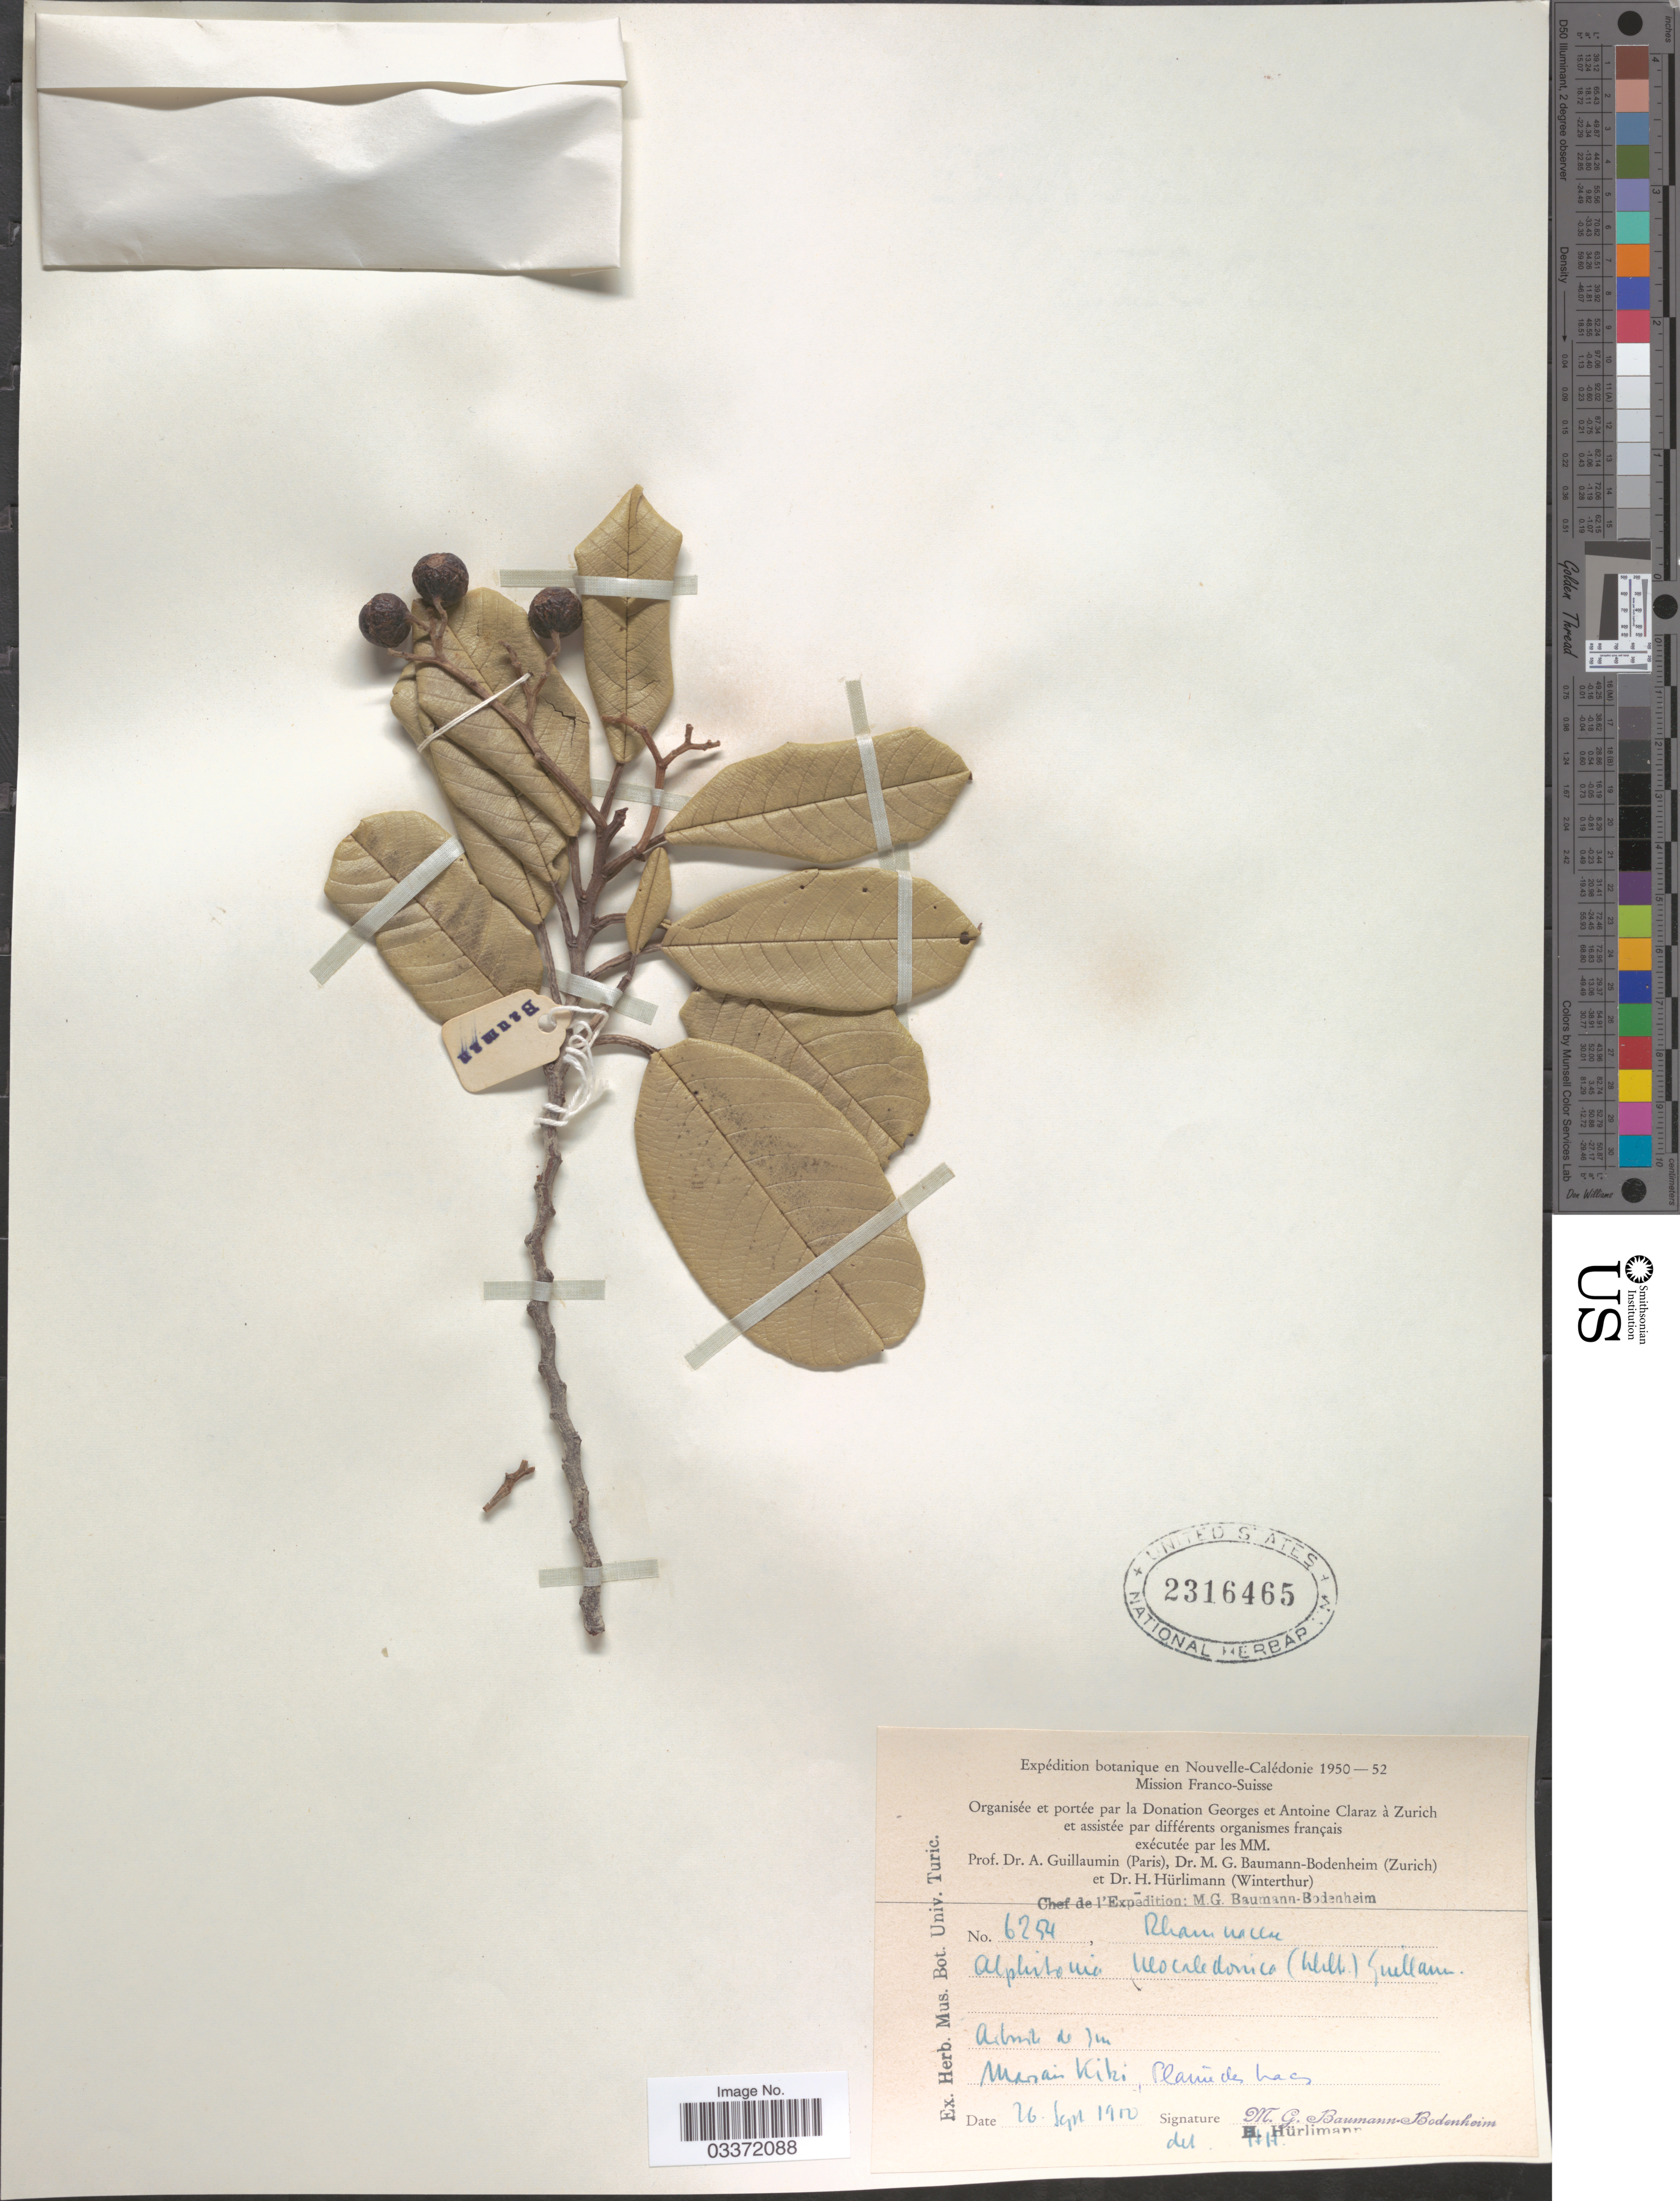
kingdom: Plantae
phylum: Tracheophyta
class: Magnoliopsida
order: Rosales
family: Rhamnaceae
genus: Alphitonia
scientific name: Alphitonia neocaledonica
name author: (Schltr.) Guillaumin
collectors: M. G. Baumann-Bodenheim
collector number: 6254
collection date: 1950-09-26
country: New Caledonia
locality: Marais-Kiki, Plains des Lacs.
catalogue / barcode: US 2316465